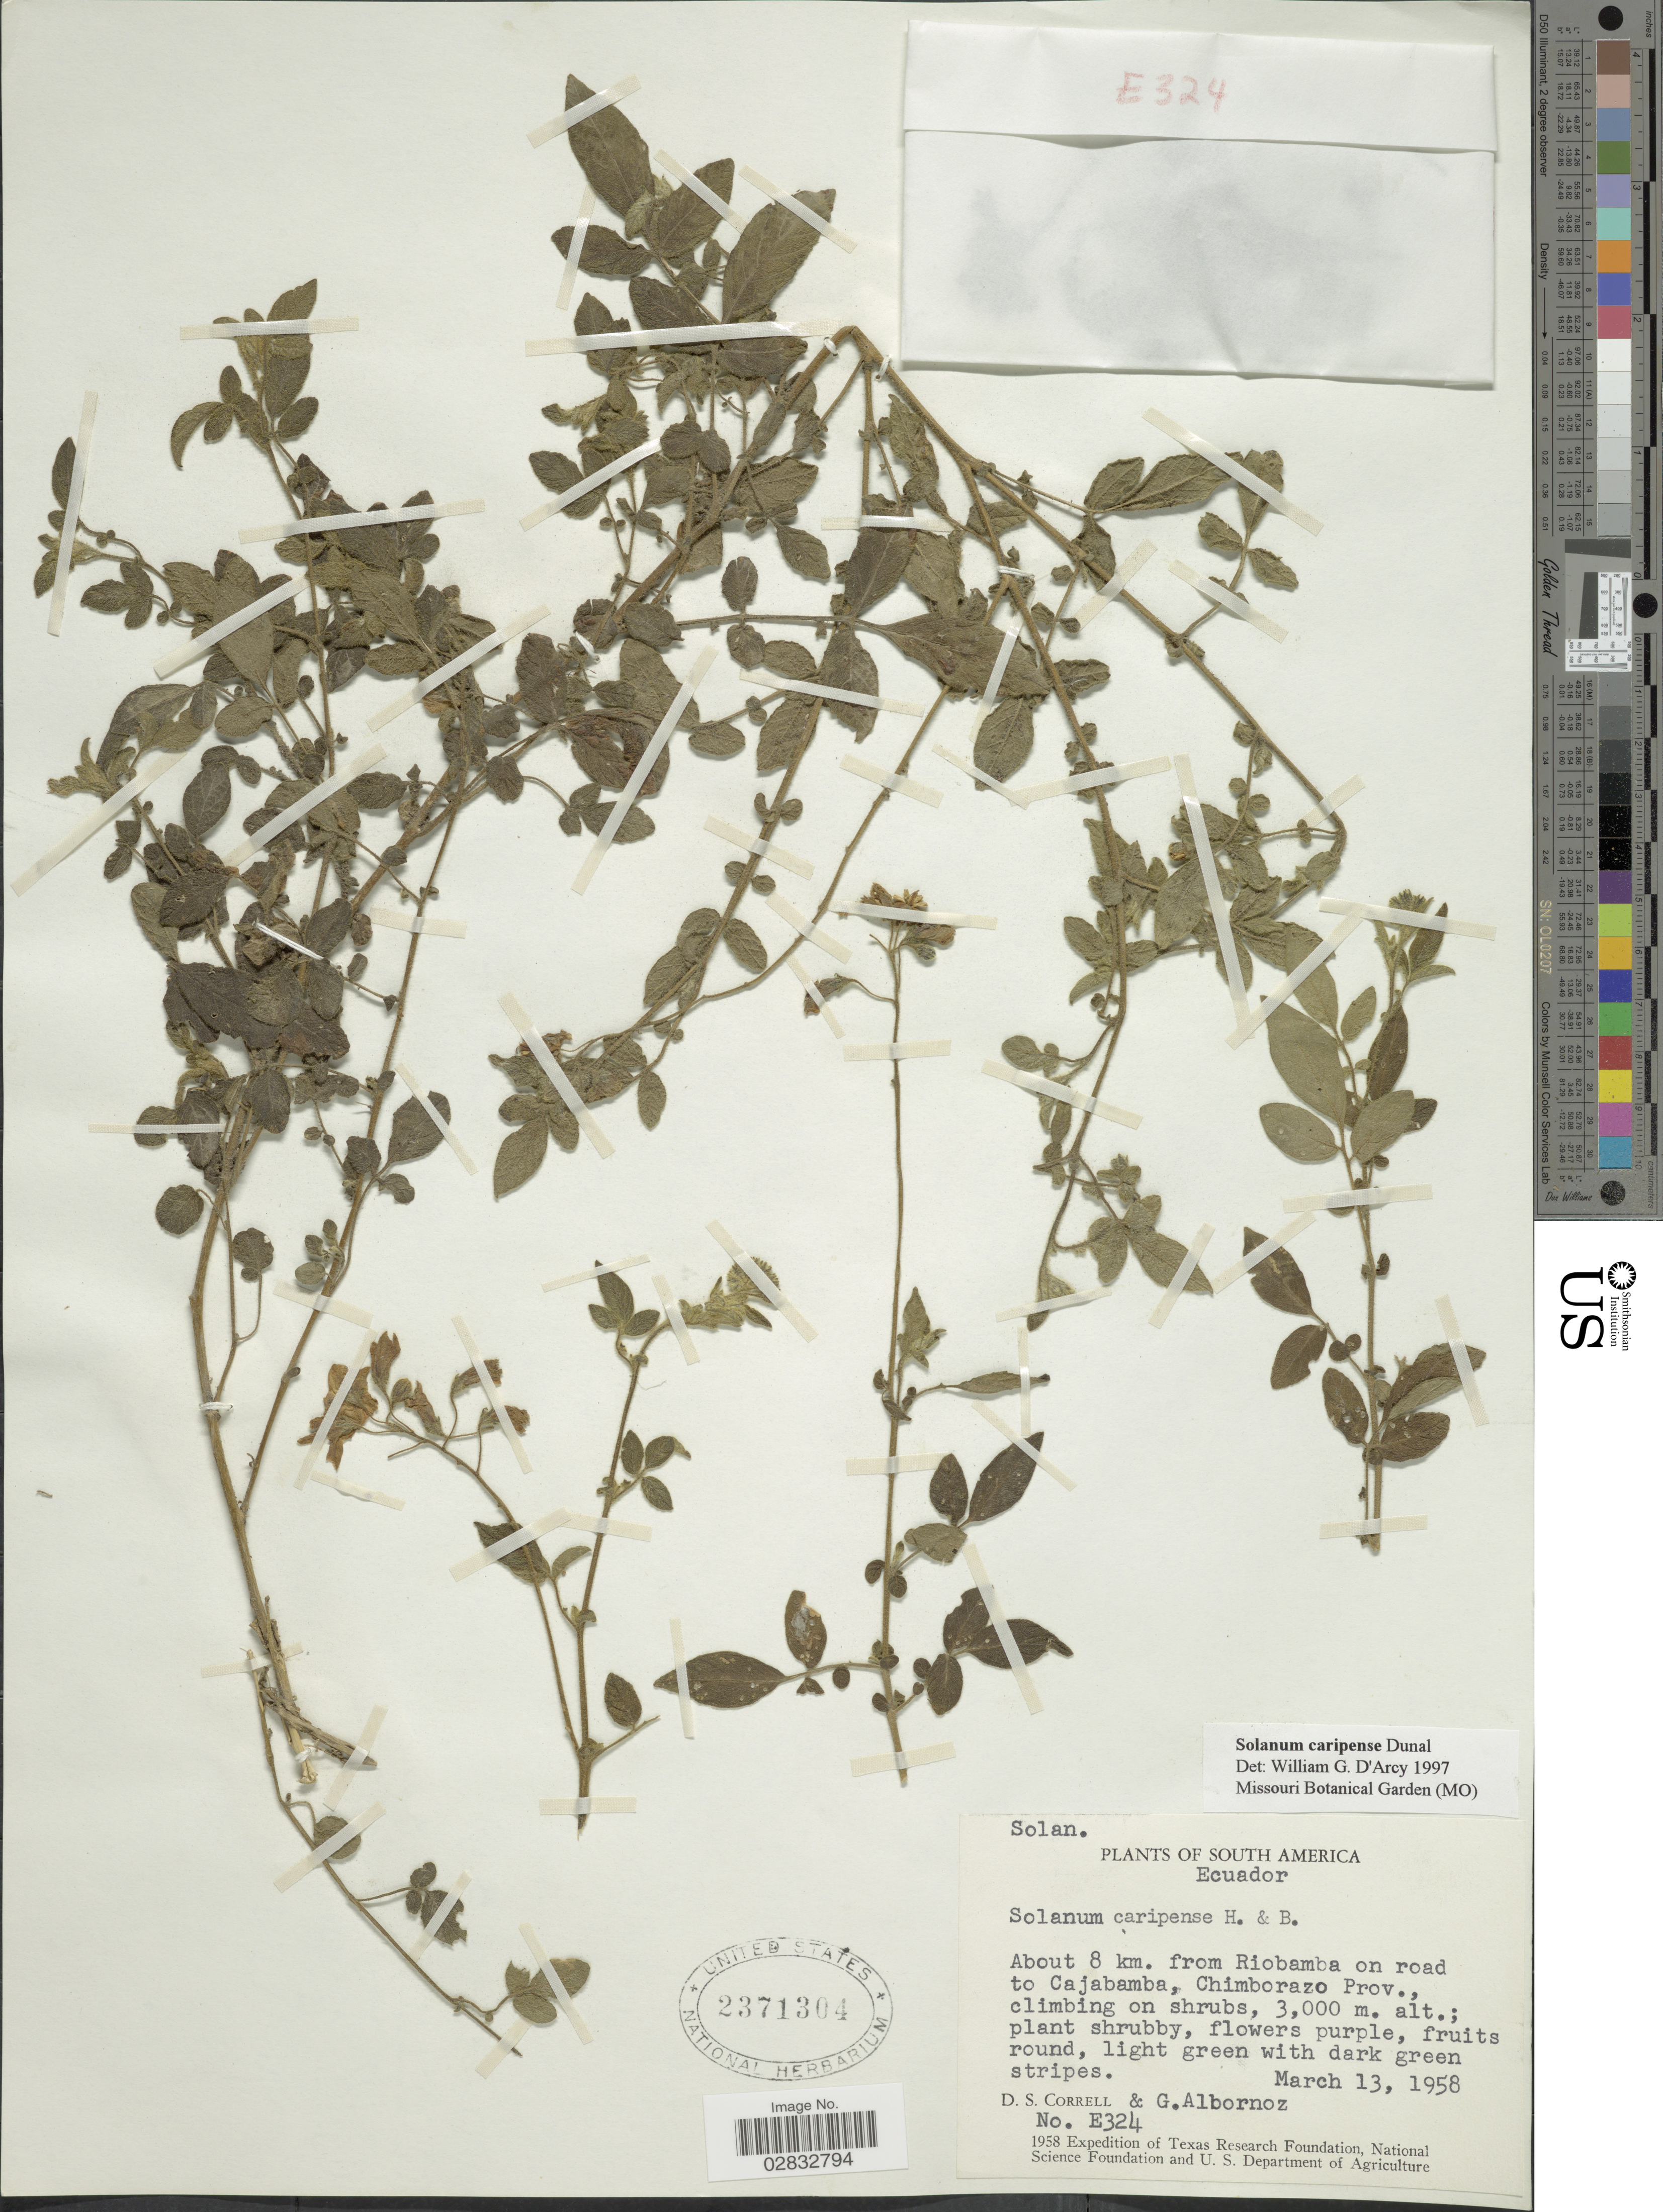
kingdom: Plantae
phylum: Tracheophyta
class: Magnoliopsida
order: Solanales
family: Solanaceae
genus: Solanum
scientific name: Solanum caripense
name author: Humb. & Bonpl. ex Dunal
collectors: D. S. Correll & G. Albornoz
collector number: E324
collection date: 1958-03-13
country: Ecuador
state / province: Chimborazo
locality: About 8 km. from Riobamba on road to Cajabamba.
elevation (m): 3000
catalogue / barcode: US 2371304